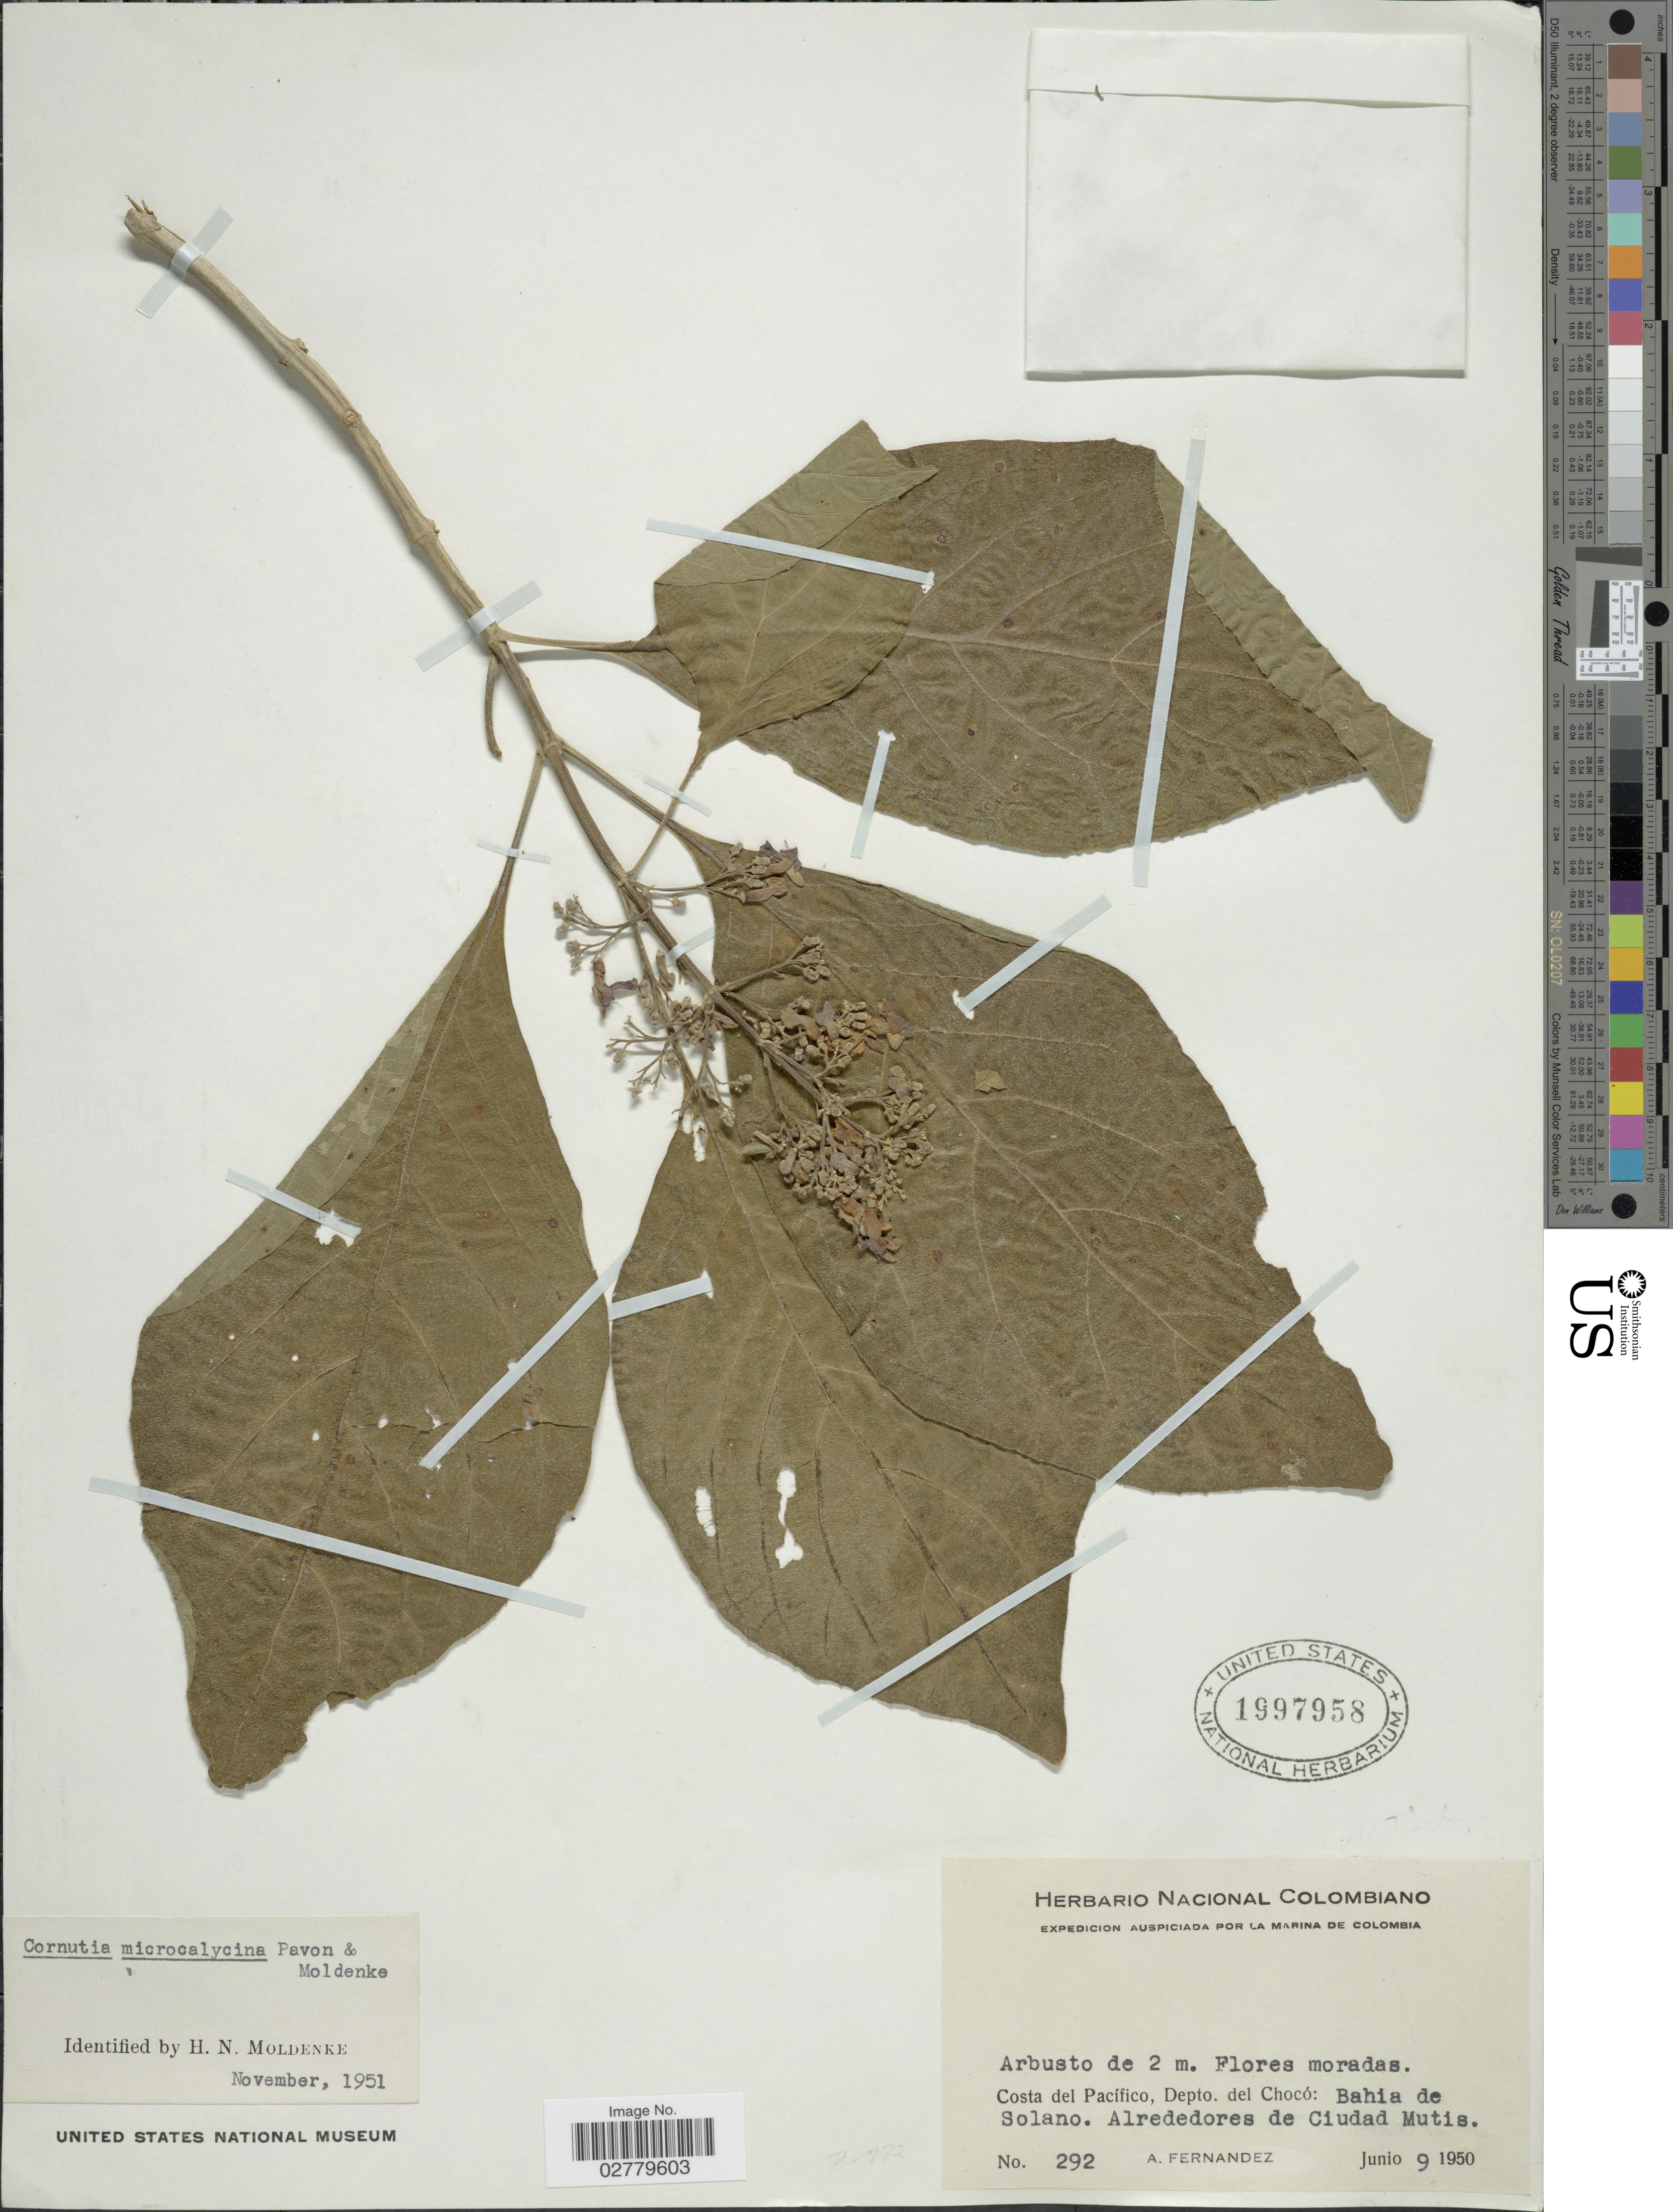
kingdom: Plantae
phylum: Tracheophyta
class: Magnoliopsida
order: Lamiales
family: Lamiaceae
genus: Cornutia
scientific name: Cornutia microcalycina var. microcalycina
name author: Pav. ex Moldenke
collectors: A. Fernandez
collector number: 292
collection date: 1950-06-09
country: Colombia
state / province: Chocó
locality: Costa del Pacífico, Depto. del Chocó: Bahia de Solano. Alrededores de Ciudad Mutis.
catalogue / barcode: US 1997958